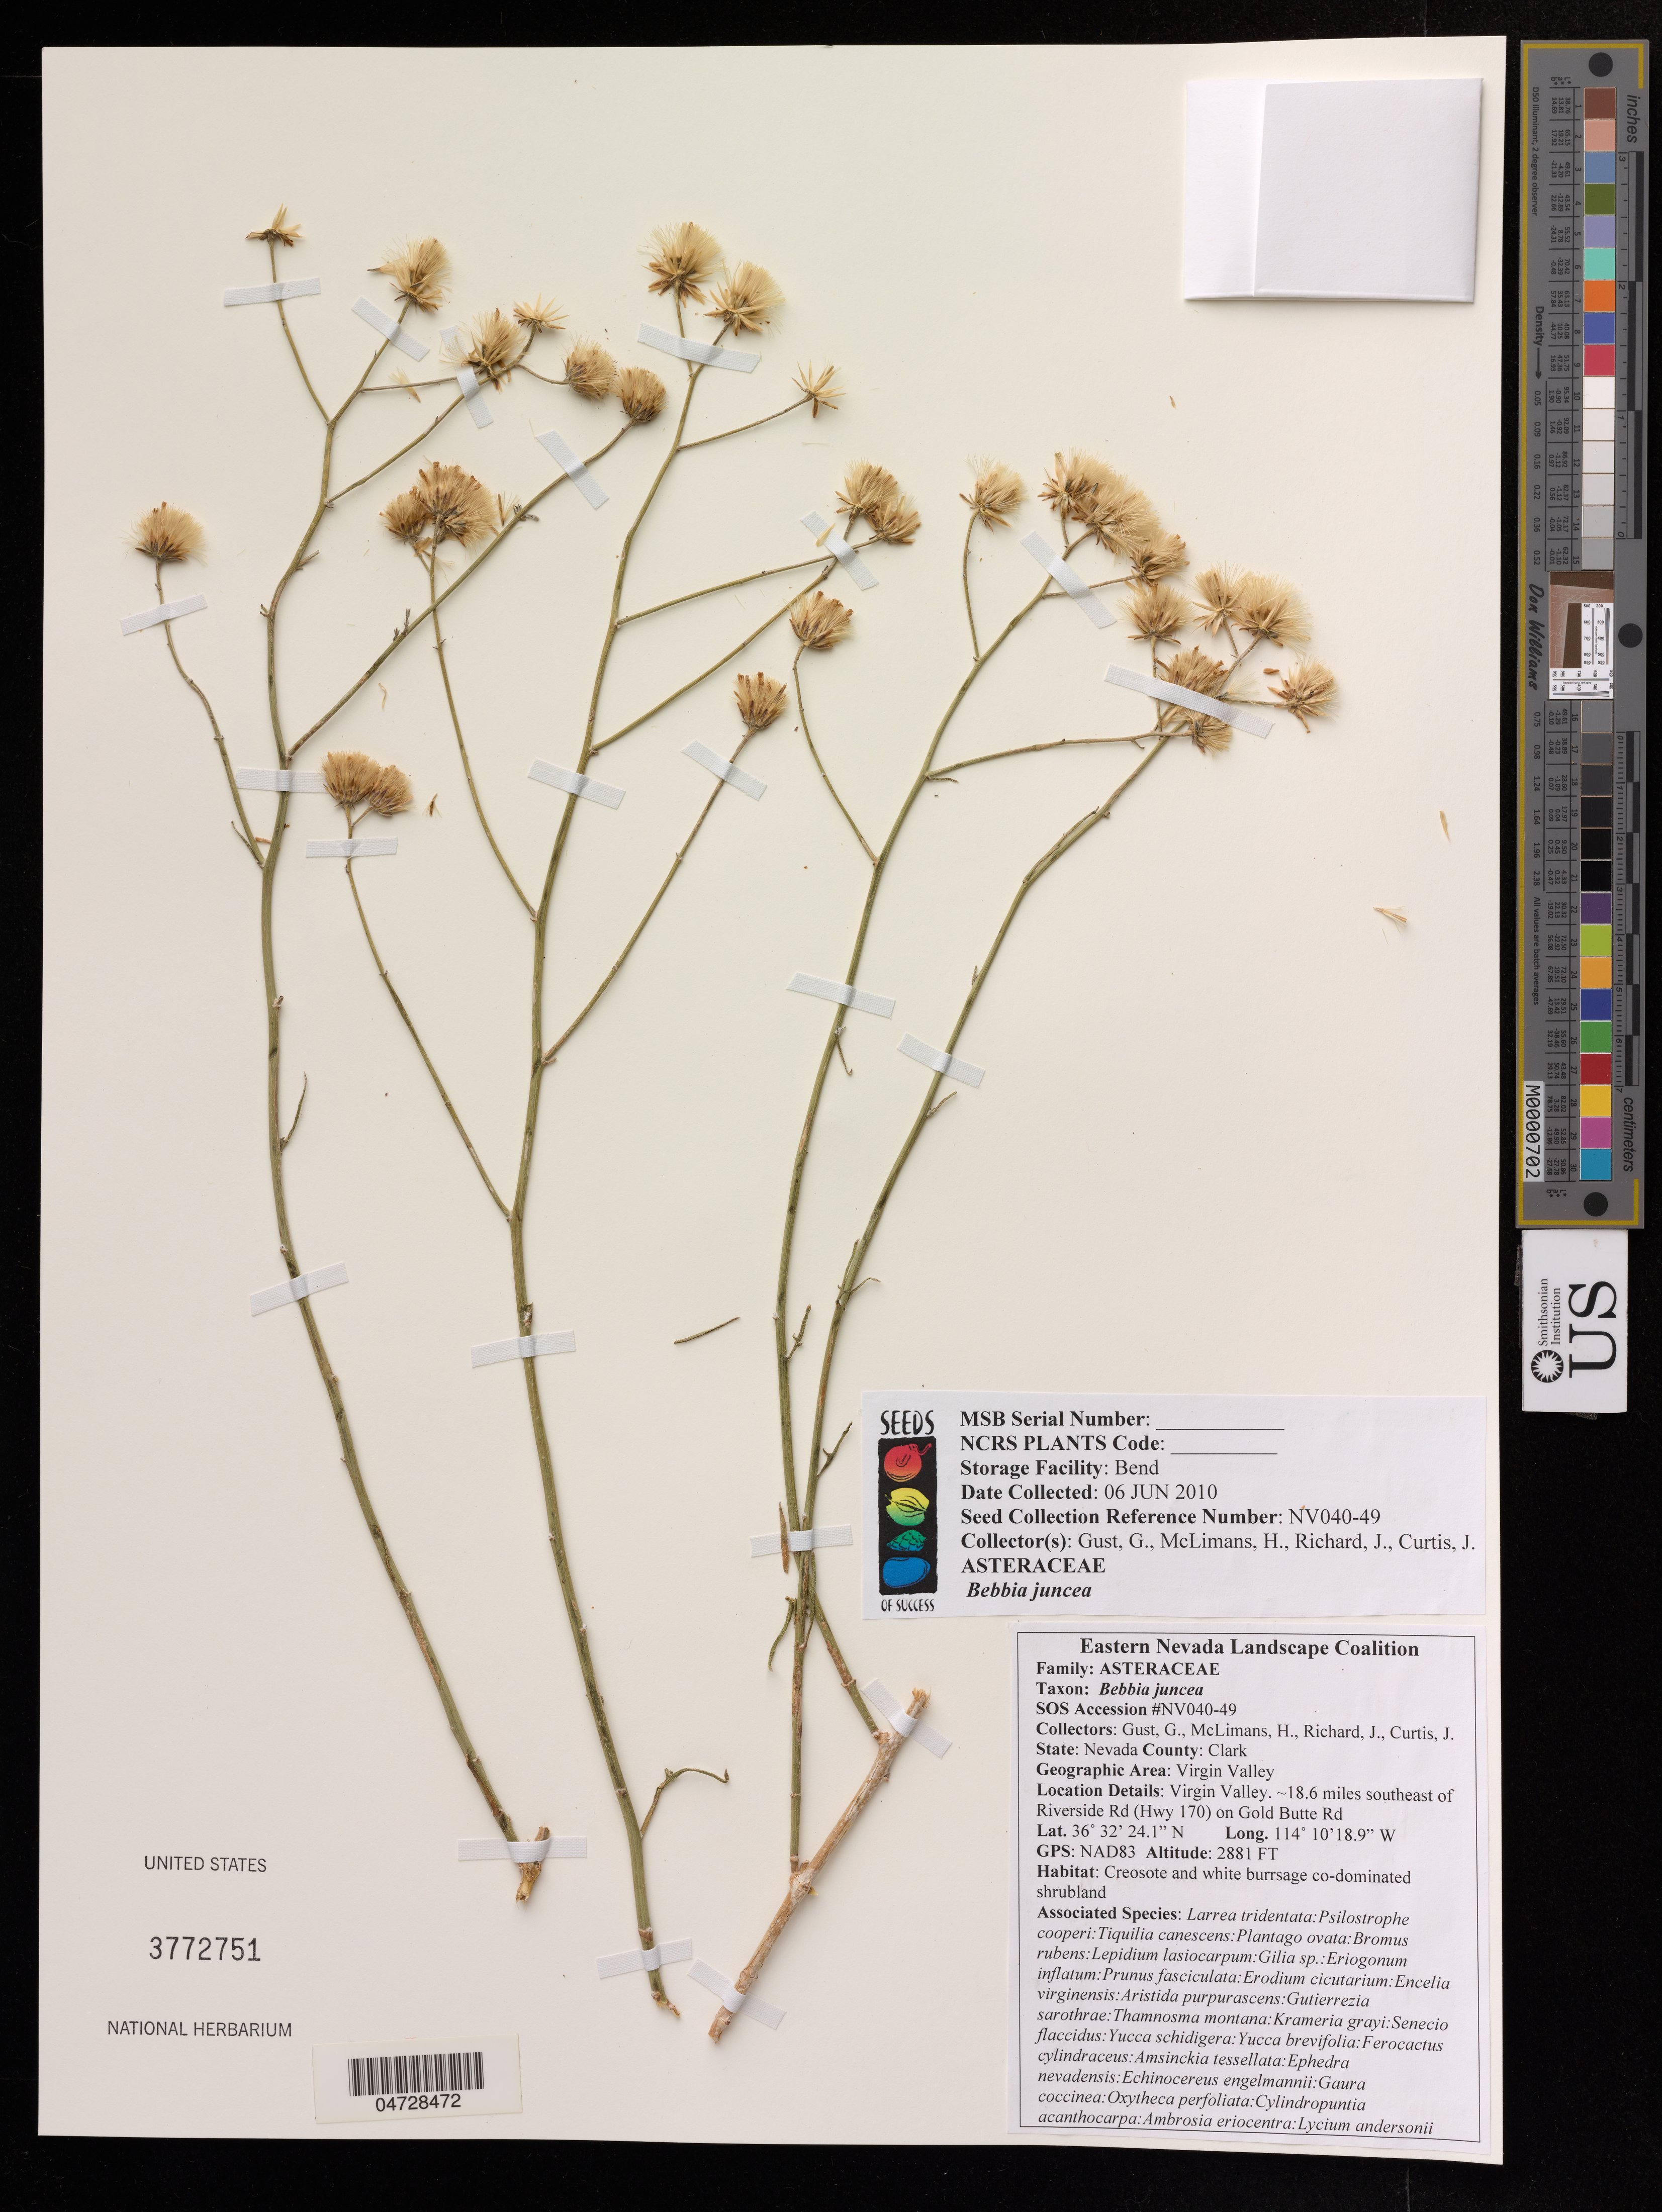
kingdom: Plantae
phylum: Tracheophyta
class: Magnoliopsida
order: Asterales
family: Asteraceae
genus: Bebbia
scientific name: Bebbia juncea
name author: (Benth.) Greene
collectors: G. Gust, H. McLimans, J. Richard & J. Curtis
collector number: NV040-49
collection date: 2010-06-06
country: United States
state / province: Nevada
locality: County: Clark. Virgin Valley. ~18.6 miles southeast of Riverside Rd (Hwy 170) on Gold Butte Rd.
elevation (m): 878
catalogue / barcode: US 3772751